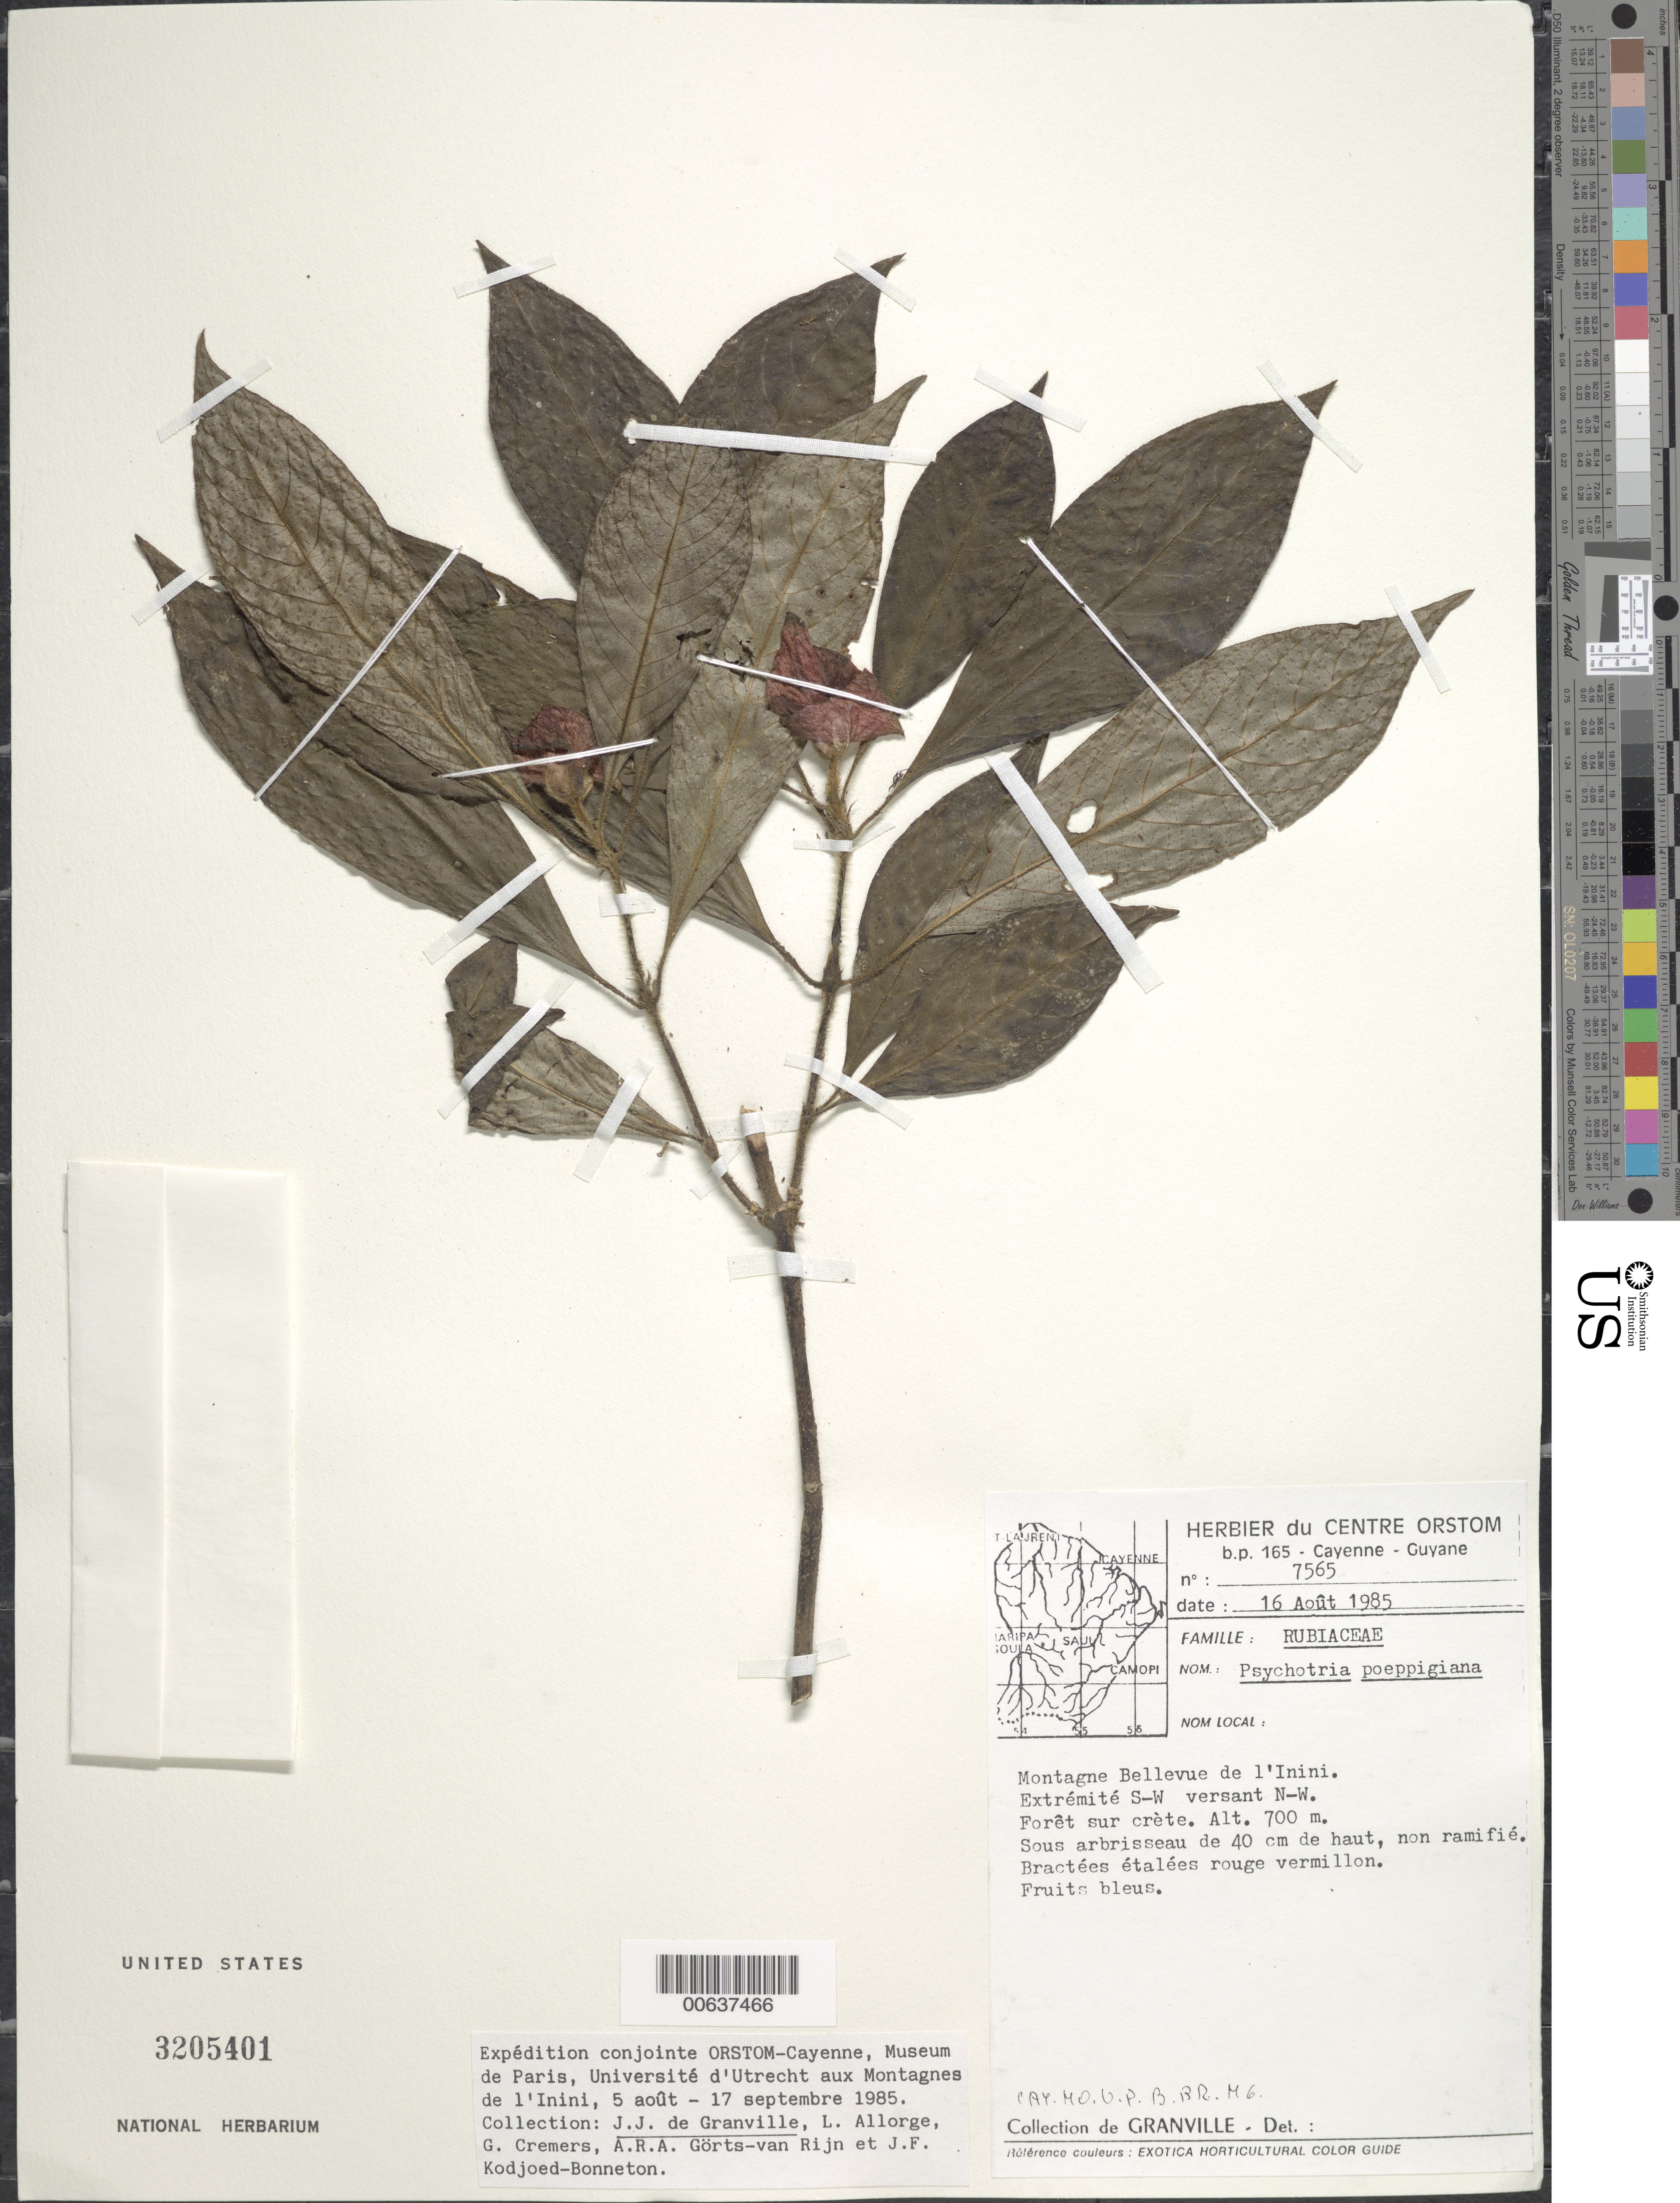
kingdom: Plantae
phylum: Tracheophyta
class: Magnoliopsida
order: Gentianales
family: Rubiaceae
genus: Palicourea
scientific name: Palicourea tomentosa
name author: (Aubl.) Borhidi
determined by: Kirkbride, J. H., Jr.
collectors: J.-J. de Granville, L. Allorge, G. Cremers, A. .R. A. Görts-van Rijn & J. Kodjoed-Bonneton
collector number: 7565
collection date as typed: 16-Aug-85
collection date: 1985-08-16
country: French Guiana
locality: Montagnes Bellevue de l'Inini, extrémité S-W versant N-W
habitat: Foret sur crete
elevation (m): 700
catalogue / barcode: US 3205401